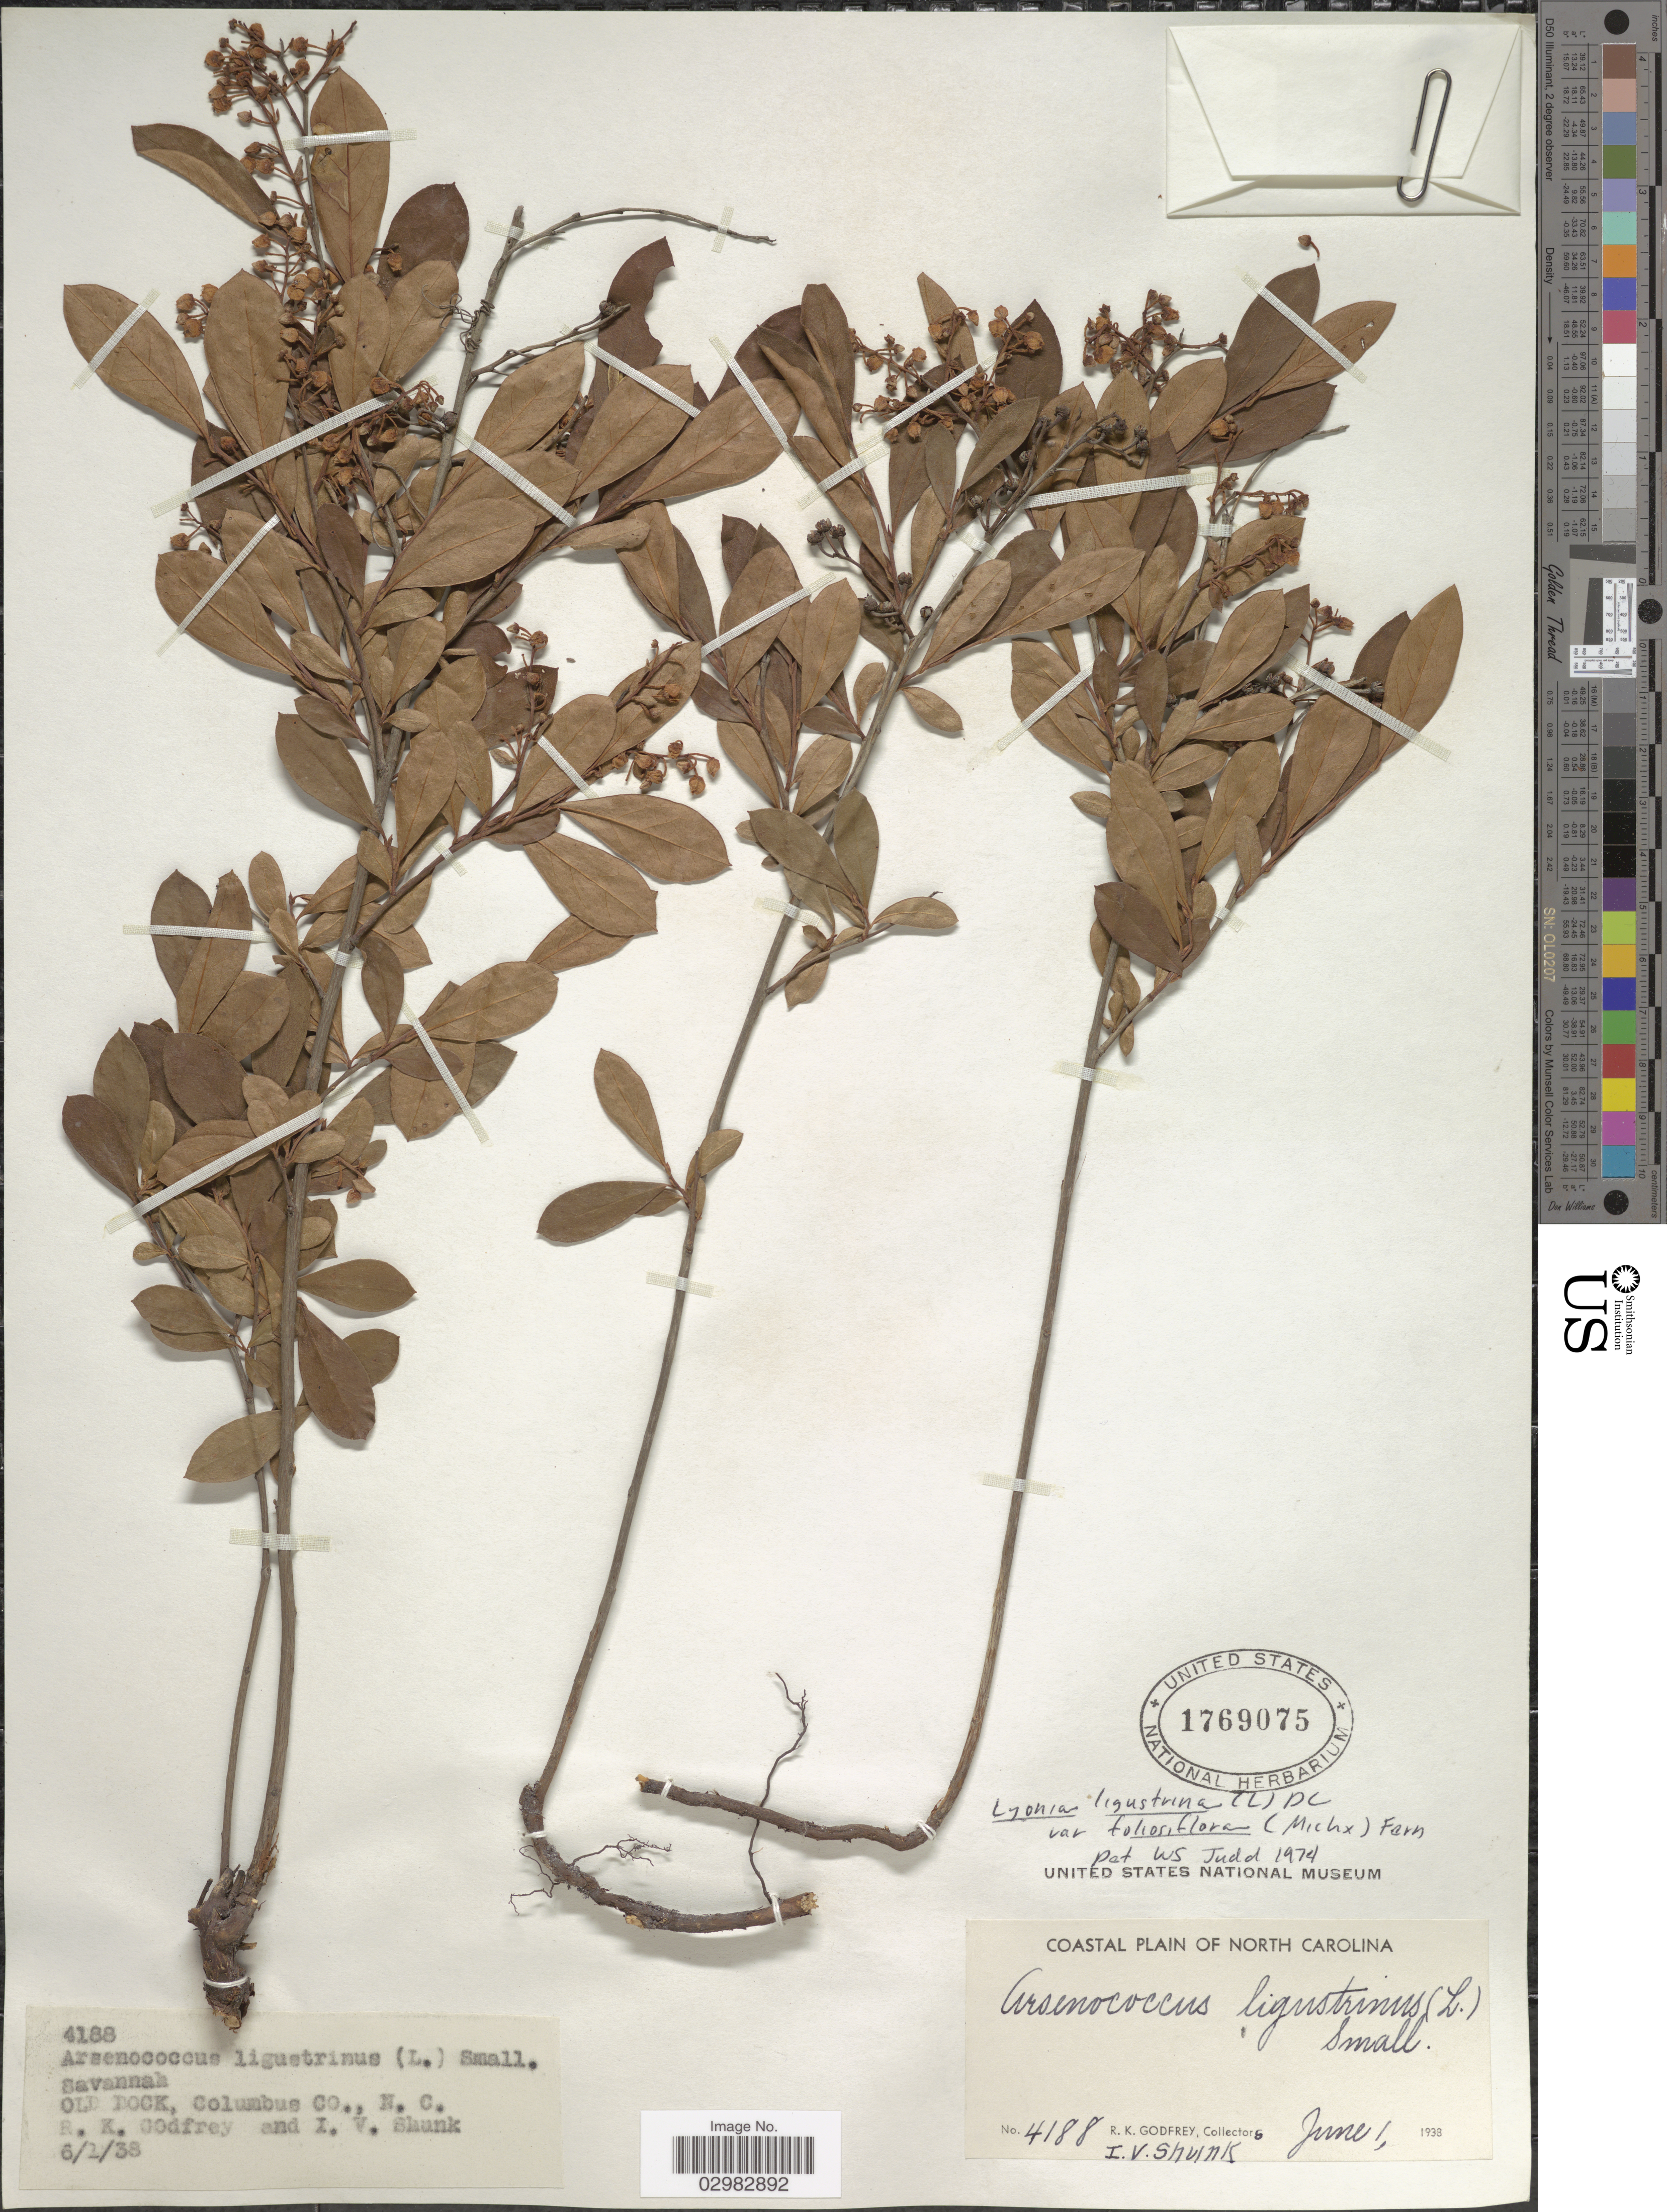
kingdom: Plantae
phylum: Tracheophyta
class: Magnoliopsida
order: Ericales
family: Ericaceae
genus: Lyonia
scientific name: Lyonia ligustrina var. foliosiflora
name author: (Michx.) Fernald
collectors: R. K. Godfrey & I. Shunk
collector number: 4188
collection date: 1938-06-01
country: United States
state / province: North Carolina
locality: Old Dock. Columbus Co.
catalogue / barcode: US 1769075